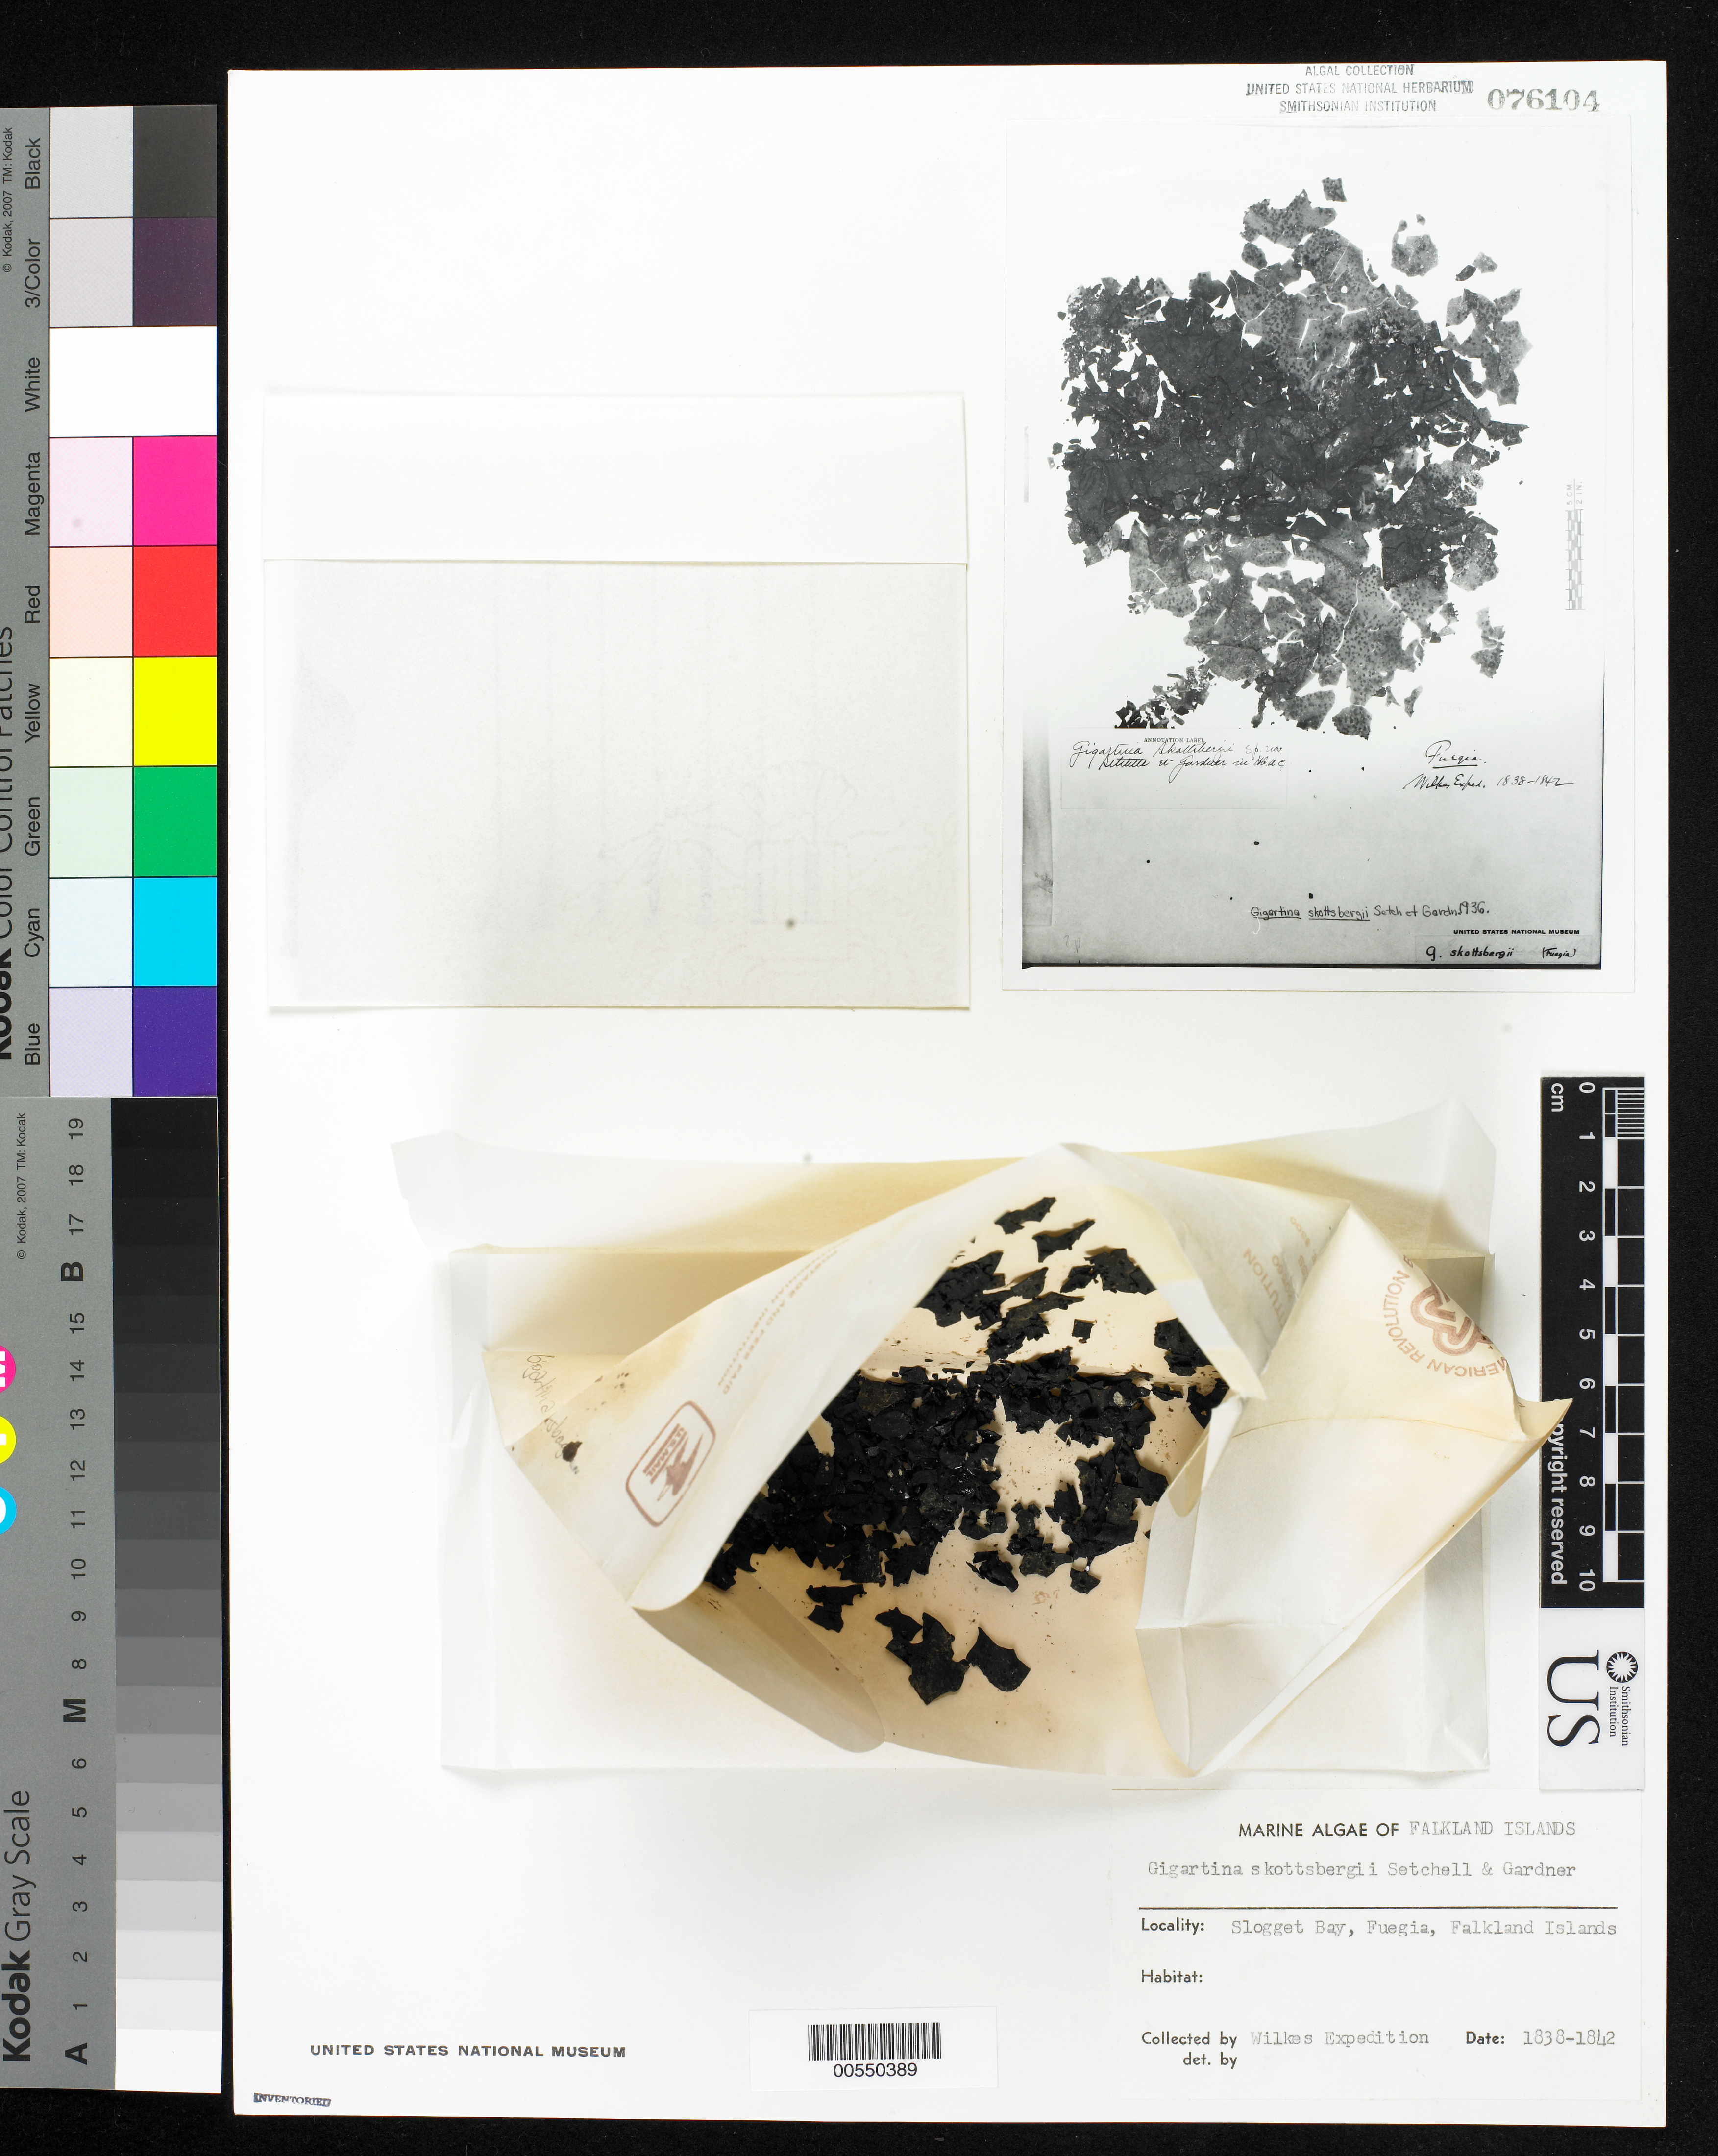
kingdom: Plantae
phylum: Rhodophyta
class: Florideophyceae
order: Gigartinales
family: Gigartinaceae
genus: Gigartina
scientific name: Gigartina skottsbergii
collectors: W. D. Brackenridge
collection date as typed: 1838 to -- --- 1839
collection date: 1838/1839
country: Argentina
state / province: Tierra del Fuego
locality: Slogget Bay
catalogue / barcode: US 76104